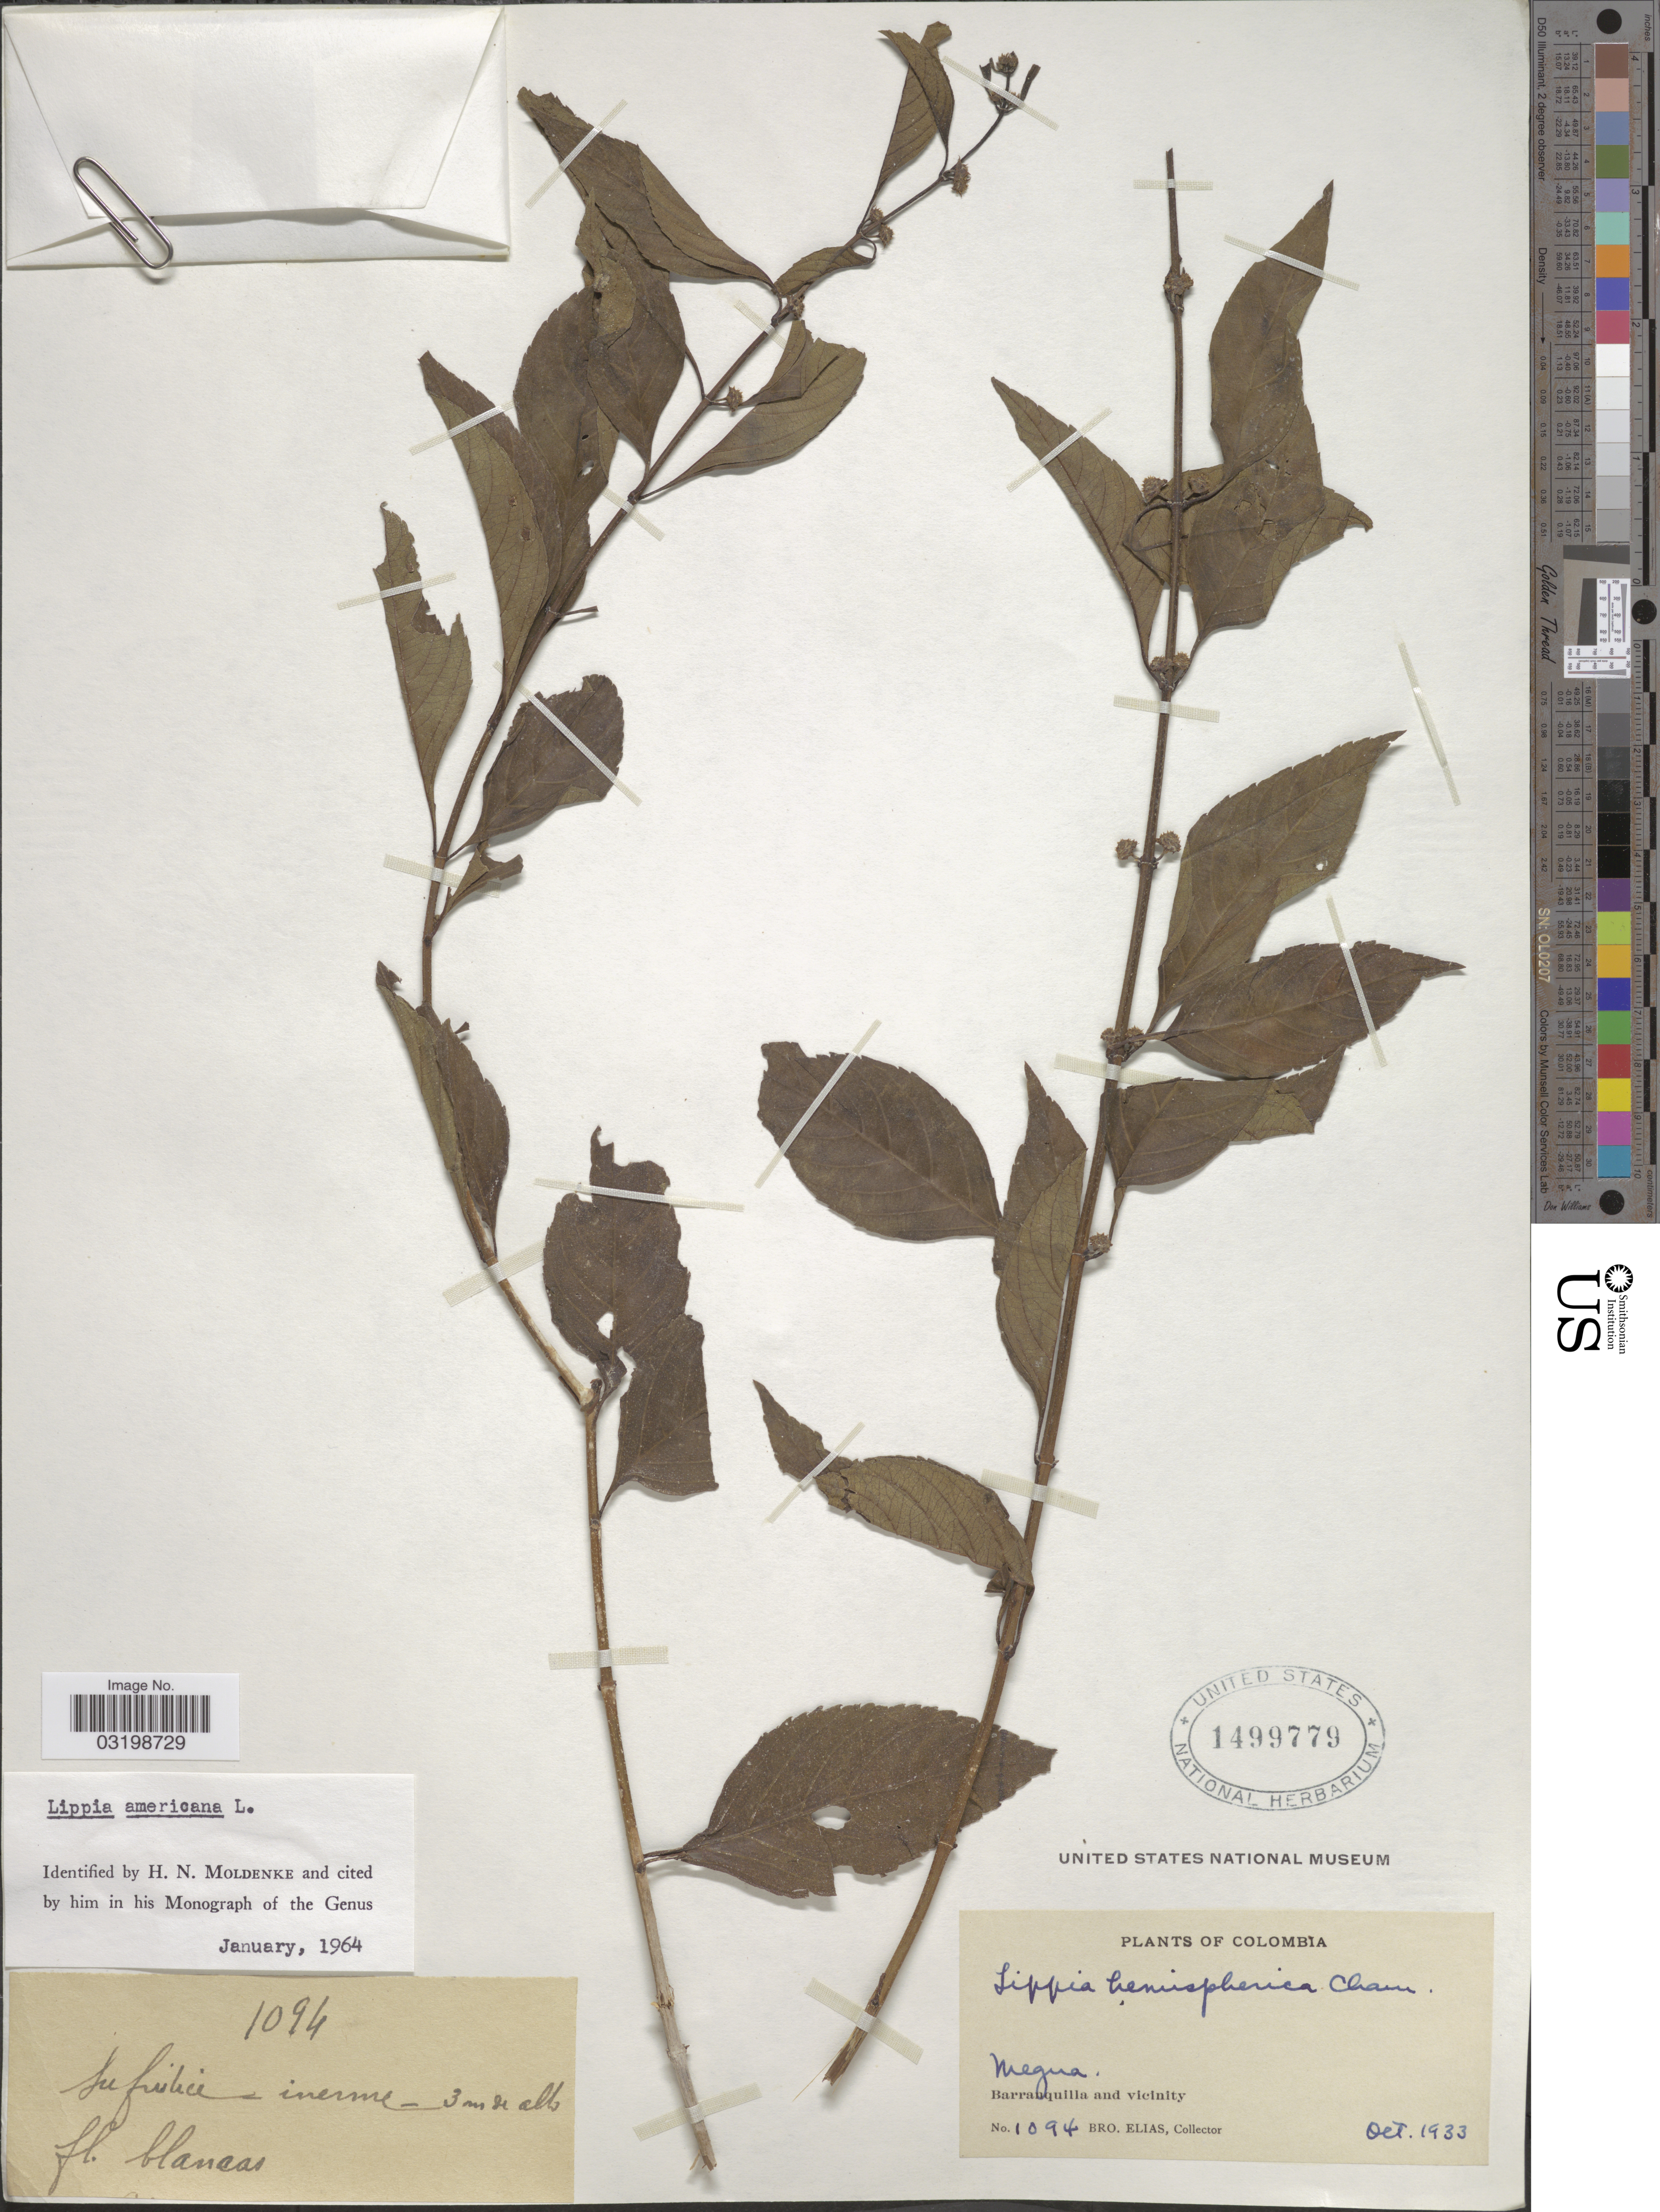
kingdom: Plantae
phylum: Tracheophyta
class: Magnoliopsida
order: Lamiales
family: Verbenaceae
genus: Lippia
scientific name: Lippia americana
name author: L.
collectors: Bro. Elias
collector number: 1094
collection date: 1933-10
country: Colombia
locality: Megua. Barranquilla and vicinity.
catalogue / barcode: US 1499779